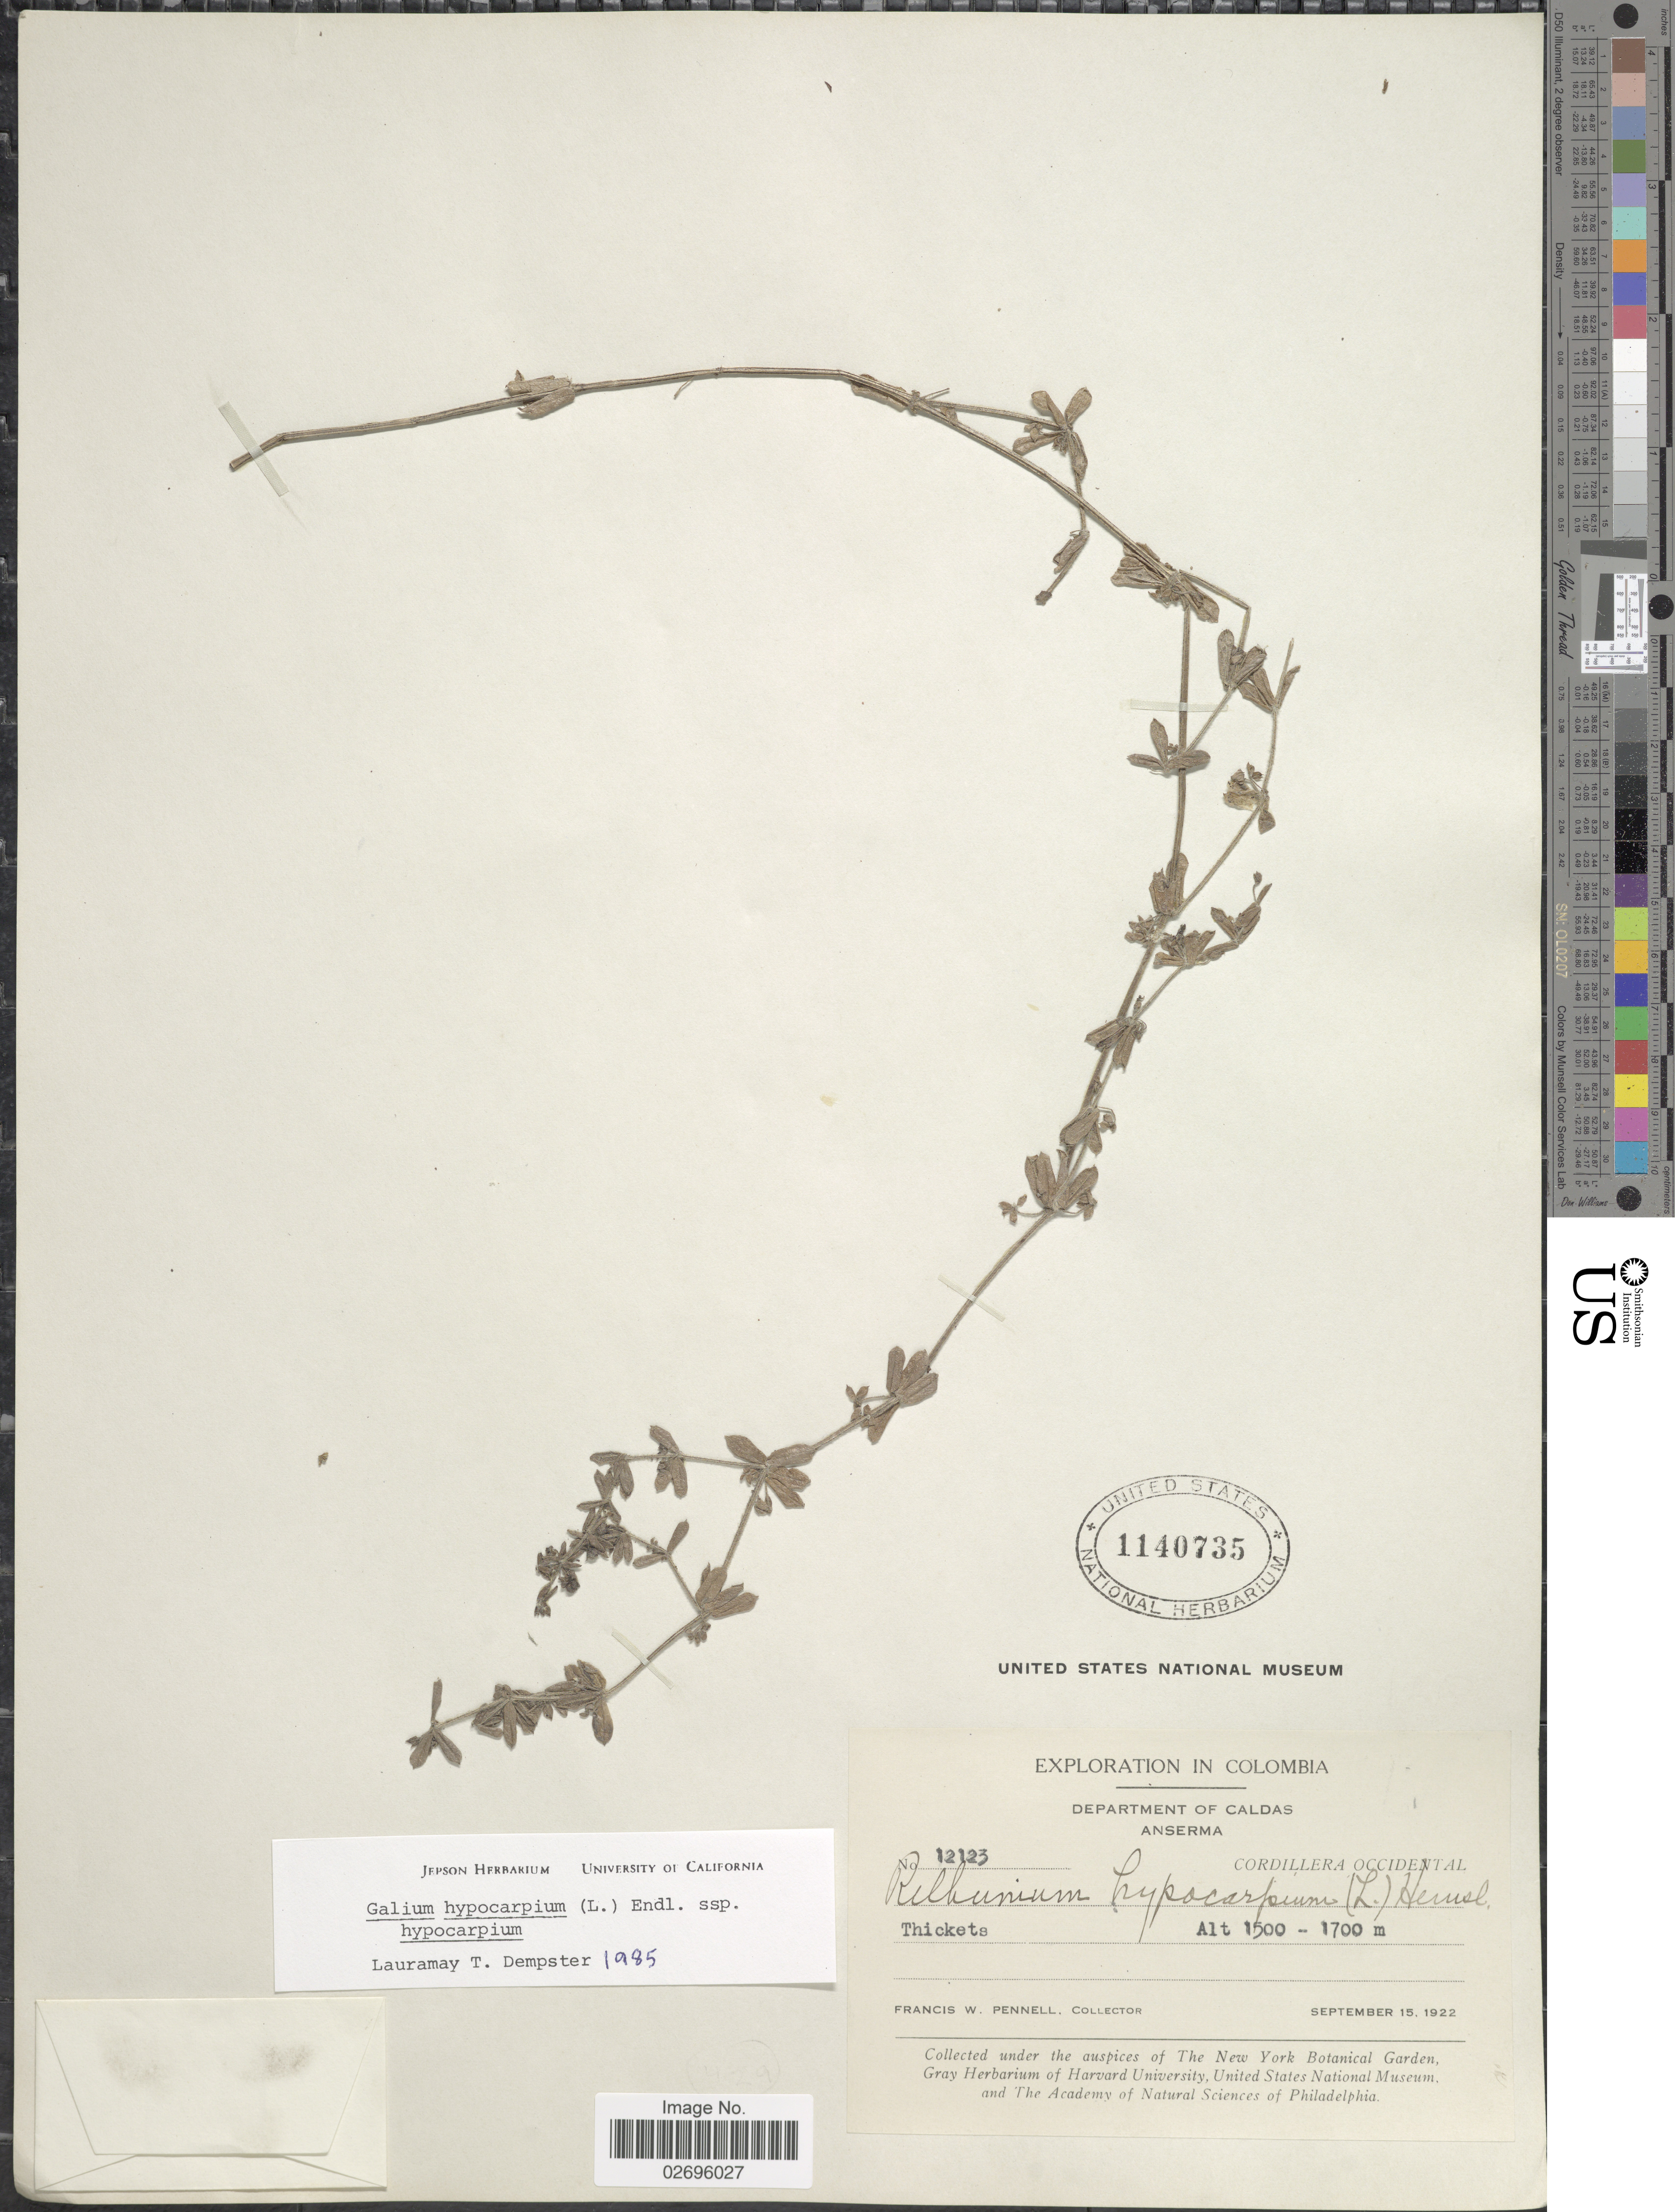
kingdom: Plantae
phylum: Tracheophyta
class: Magnoliopsida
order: Gentianales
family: Rubiaceae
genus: Galium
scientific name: Galium hypocarpium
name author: (L.) Endl. ex Griseb.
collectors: F. W. Pennell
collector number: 12123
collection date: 1922-09-15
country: Colombia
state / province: Caldas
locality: Department of Caldas, Anserma, Cordillera Occidental, Thickets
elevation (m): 1500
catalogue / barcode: US 1140735